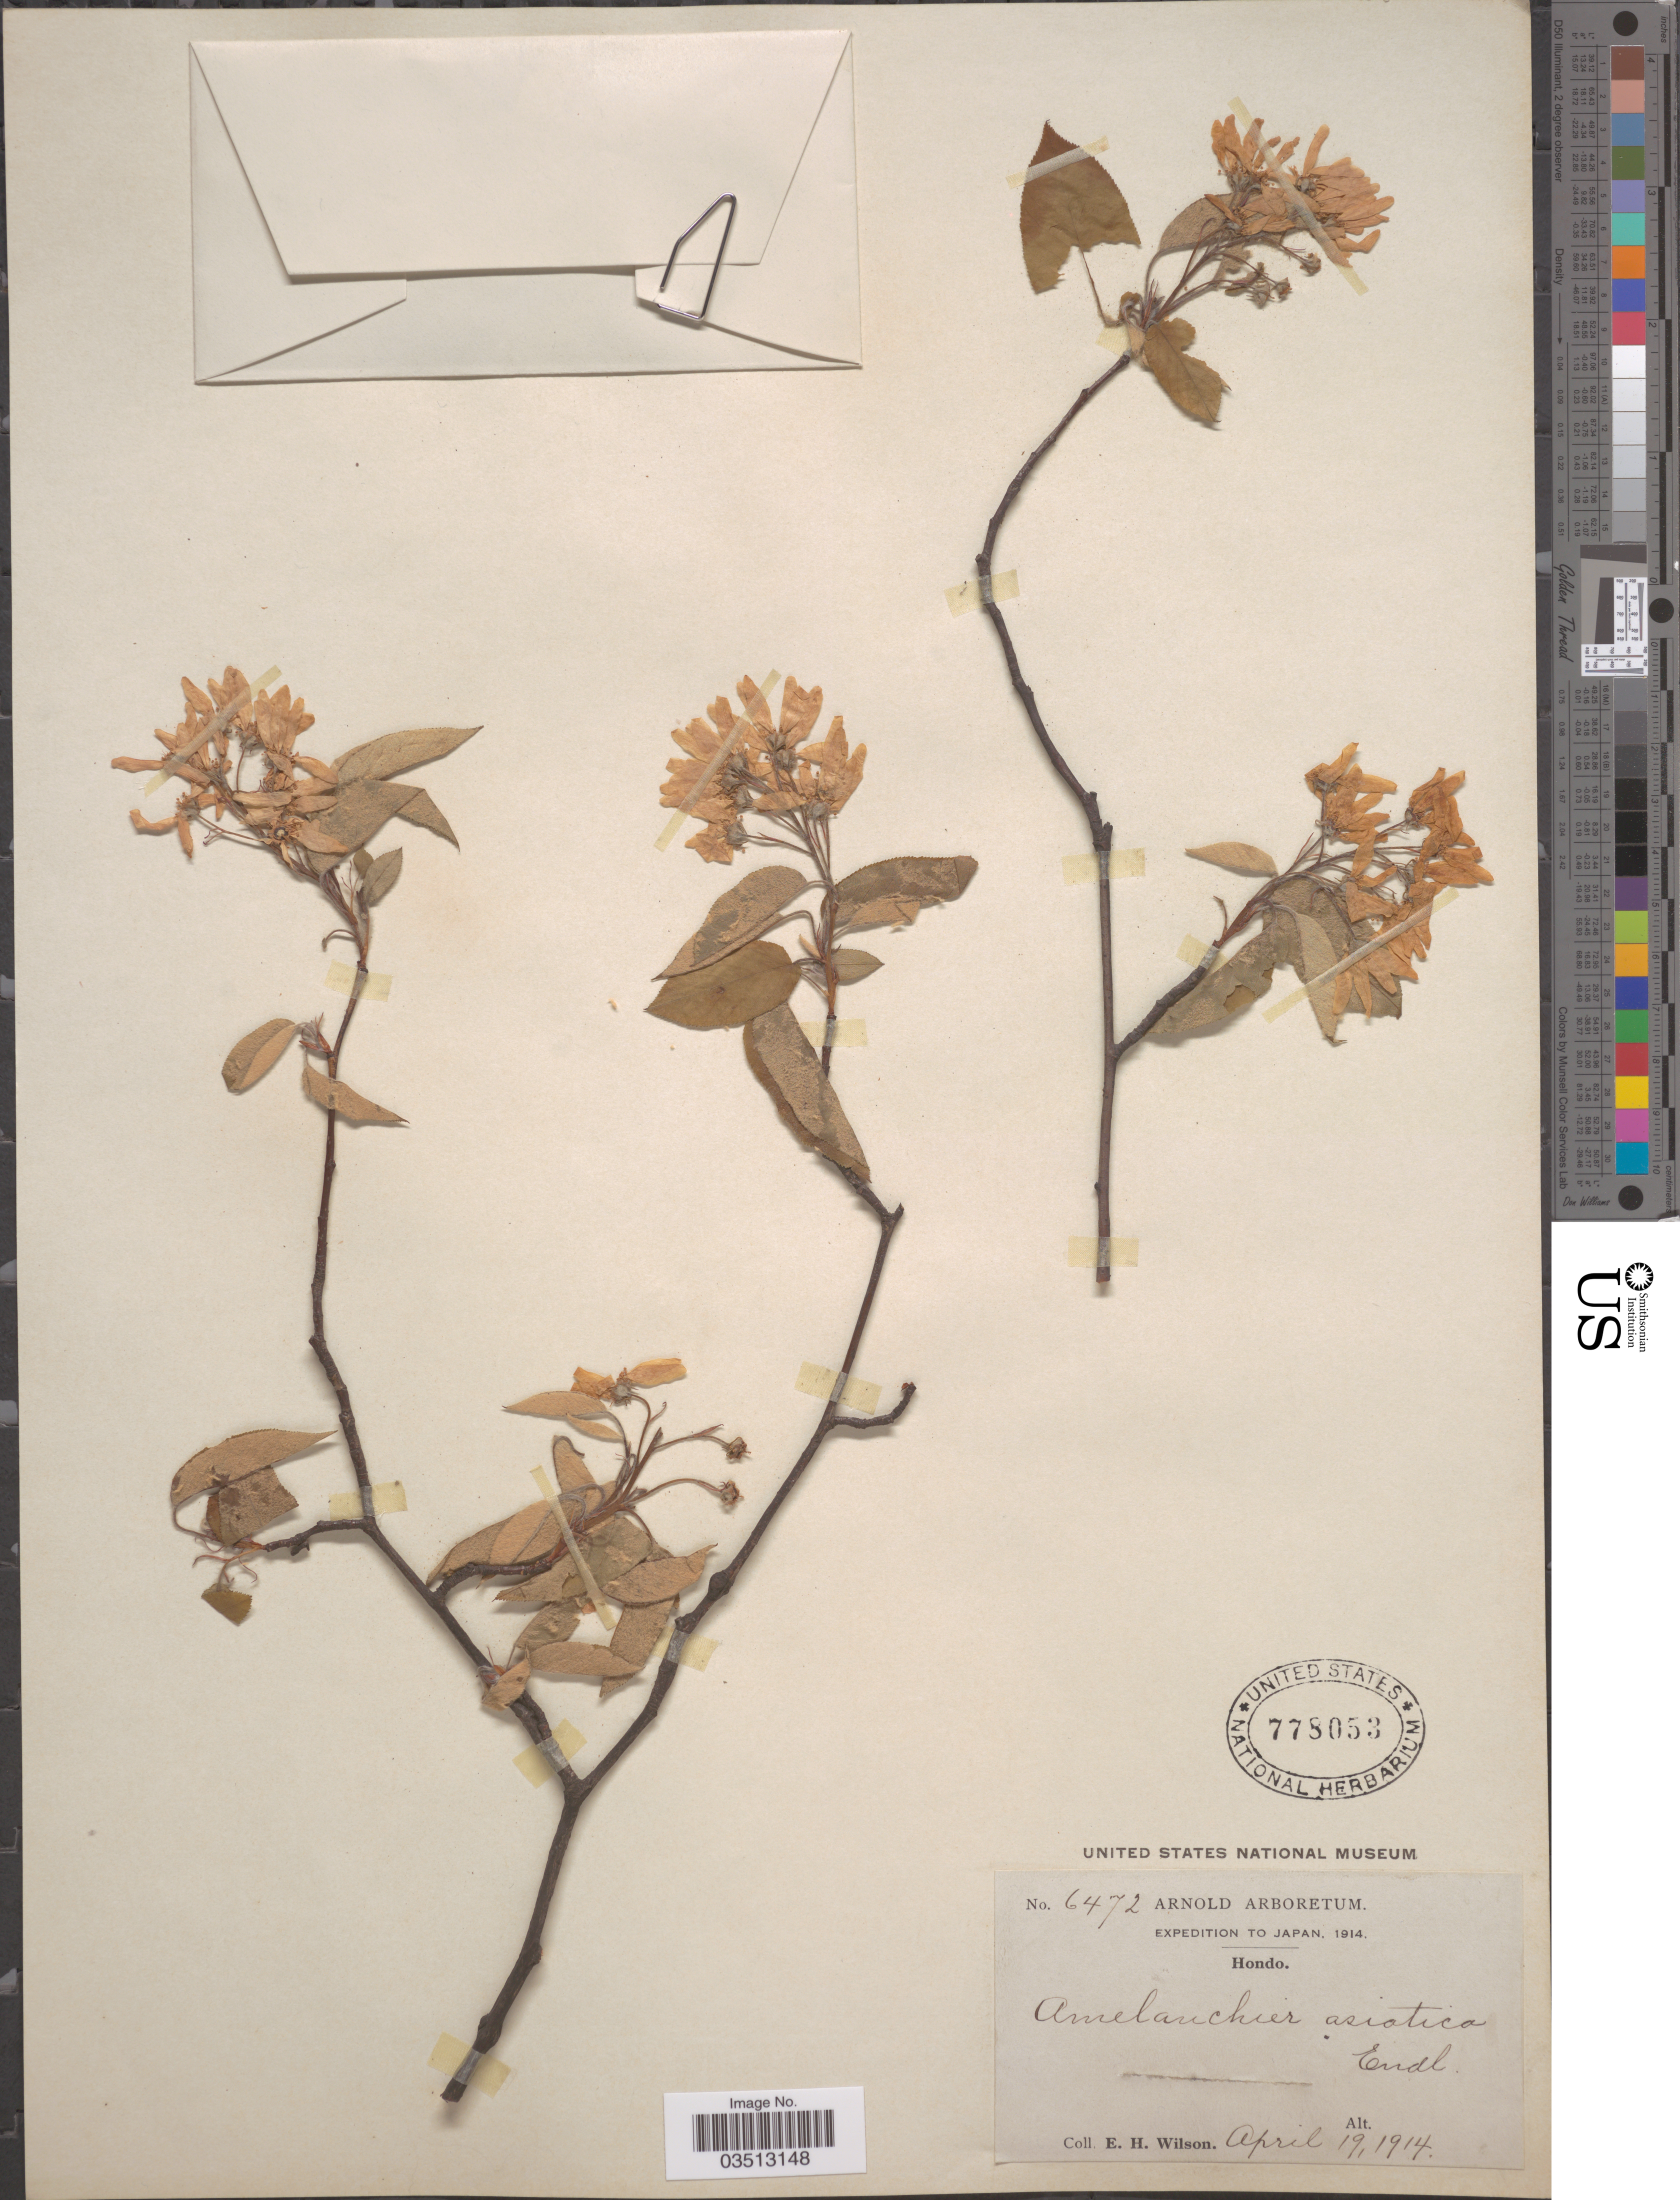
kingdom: Plantae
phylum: Tracheophyta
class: Magnoliopsida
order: Rosales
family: Rosaceae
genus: Amelanchier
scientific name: Amelanchier asiatica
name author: (Siebold & Zucc.) Endl. ex Walp.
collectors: E. Wilson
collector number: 6472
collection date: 1914-04-19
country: Japan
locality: Japan. Hondo.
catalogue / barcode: US 778053